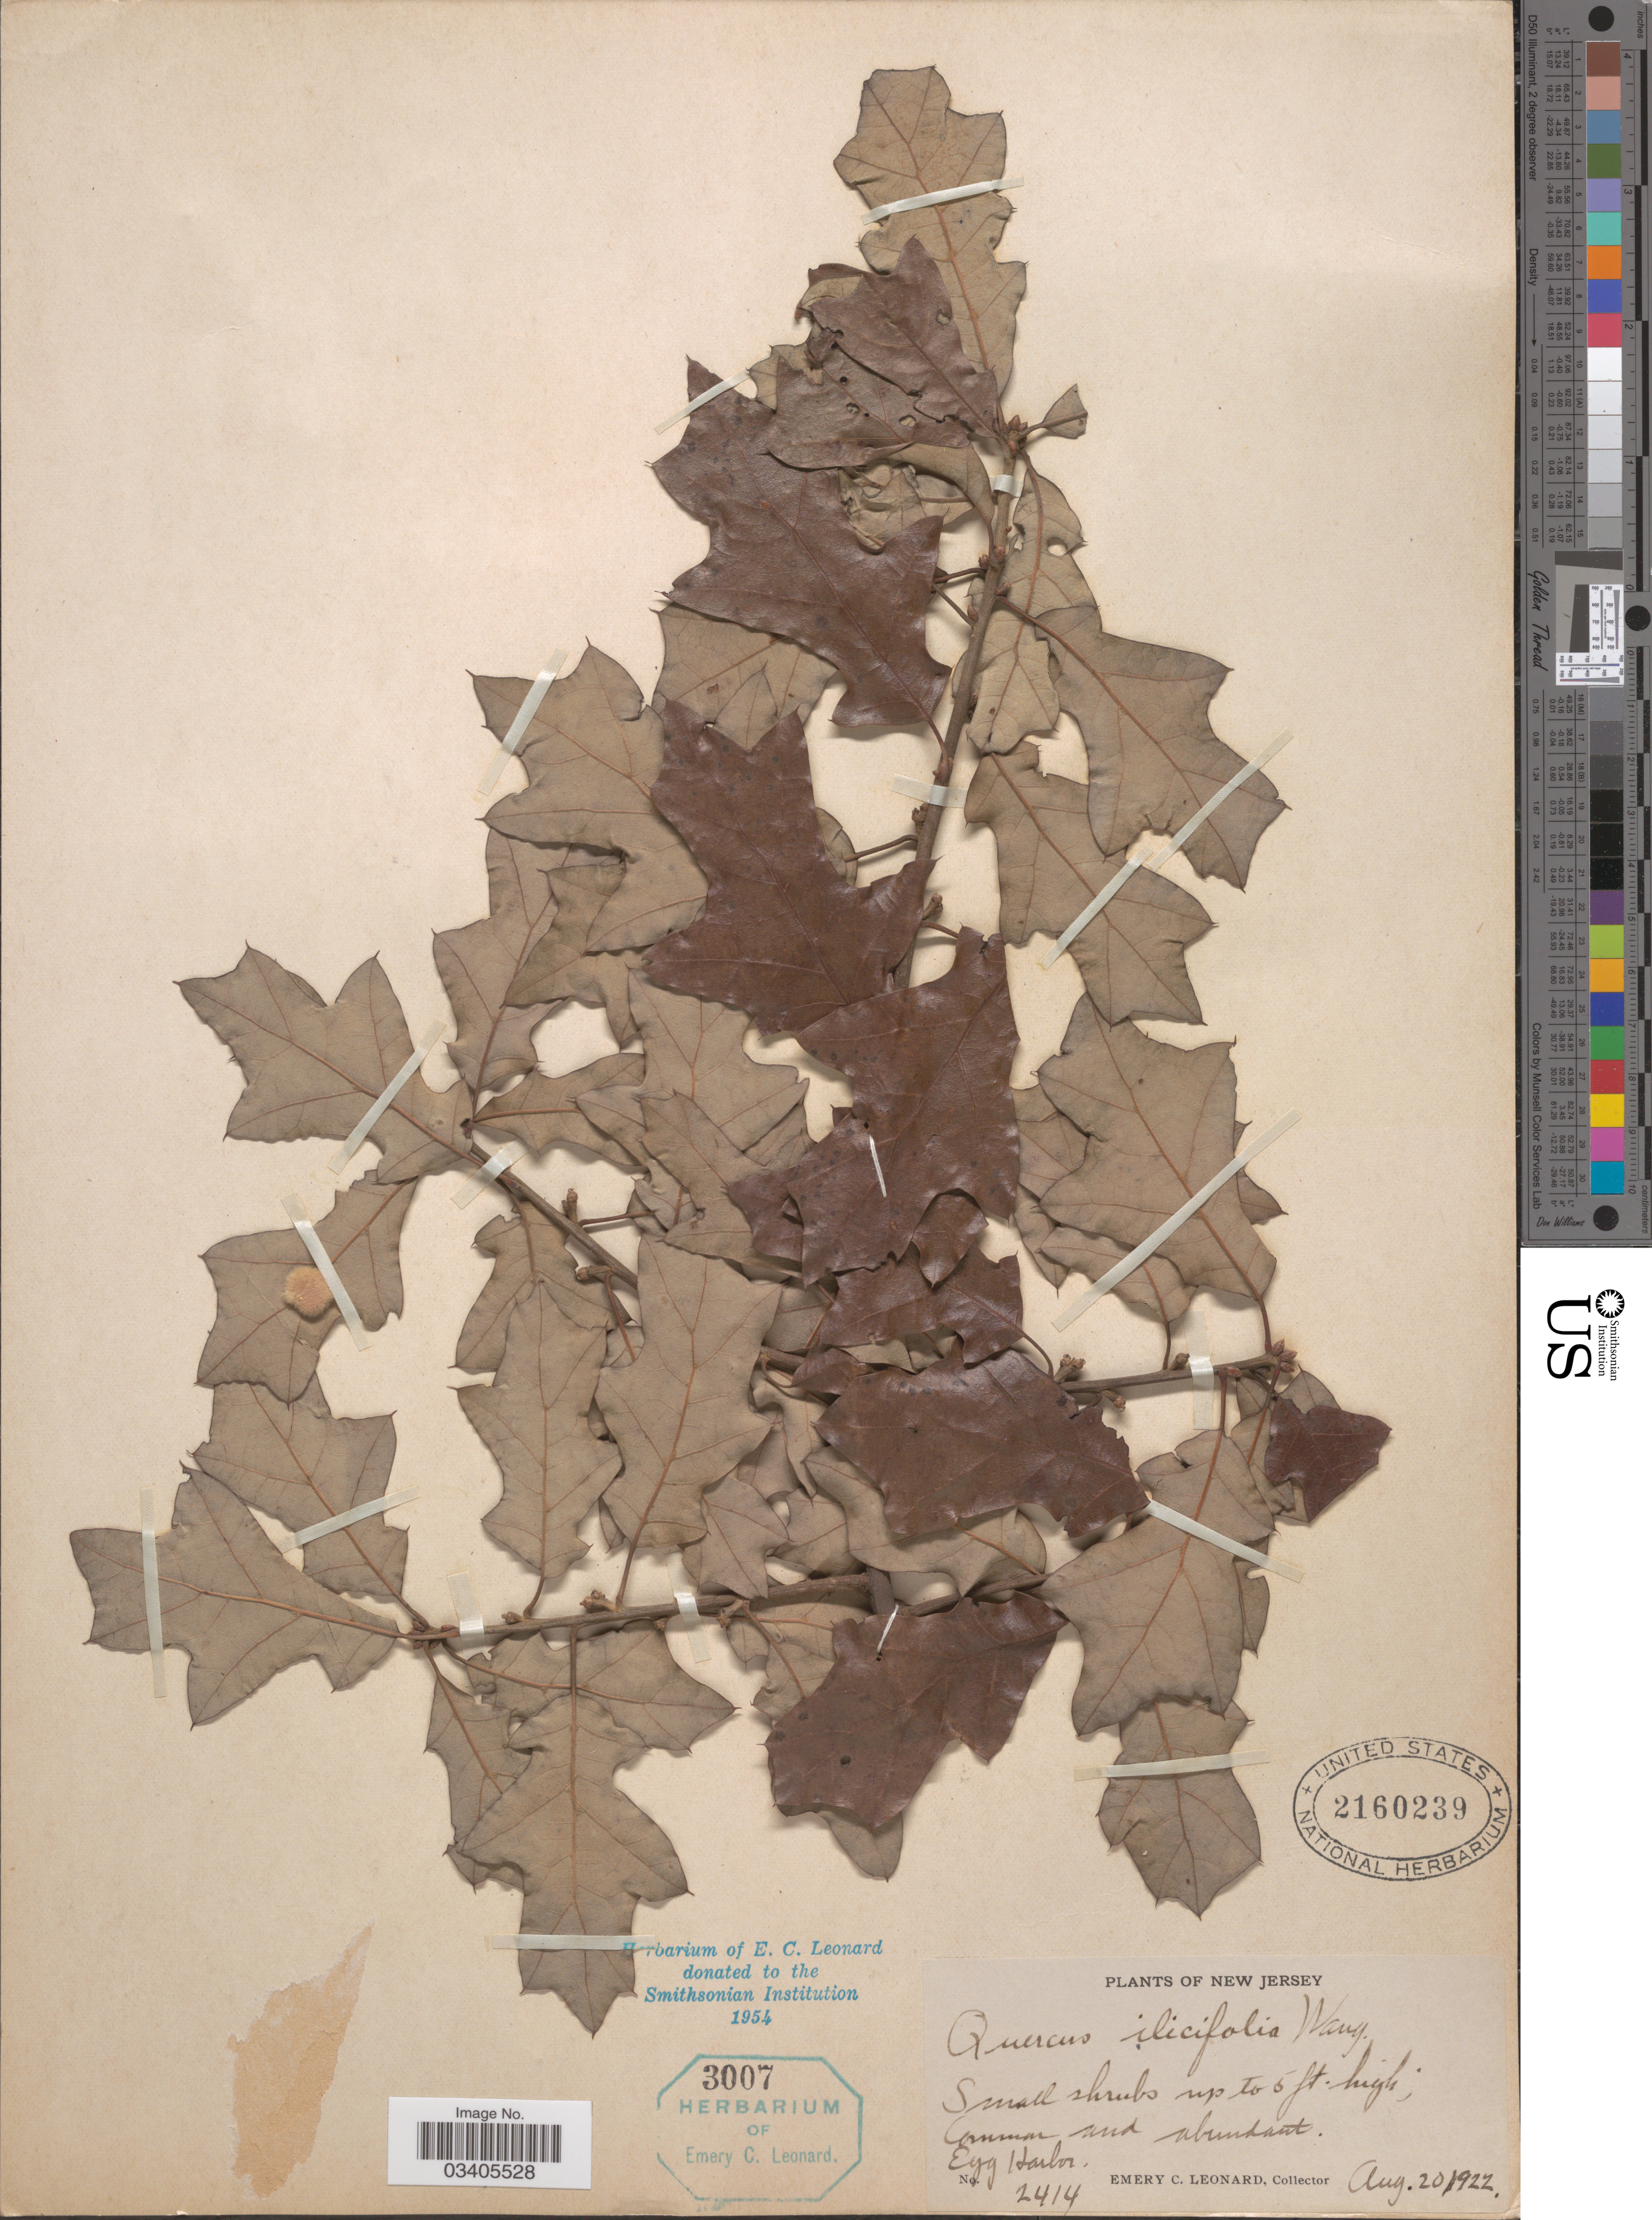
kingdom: Plantae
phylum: Tracheophyta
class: Magnoliopsida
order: Fagales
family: Fagaceae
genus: Quercus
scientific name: Quercus ilicifolia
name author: Wangenh.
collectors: E. C. Leonard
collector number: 2414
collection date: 1922-08-20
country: United States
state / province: New Jersey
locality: Egg Harbor.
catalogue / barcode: US 2160239